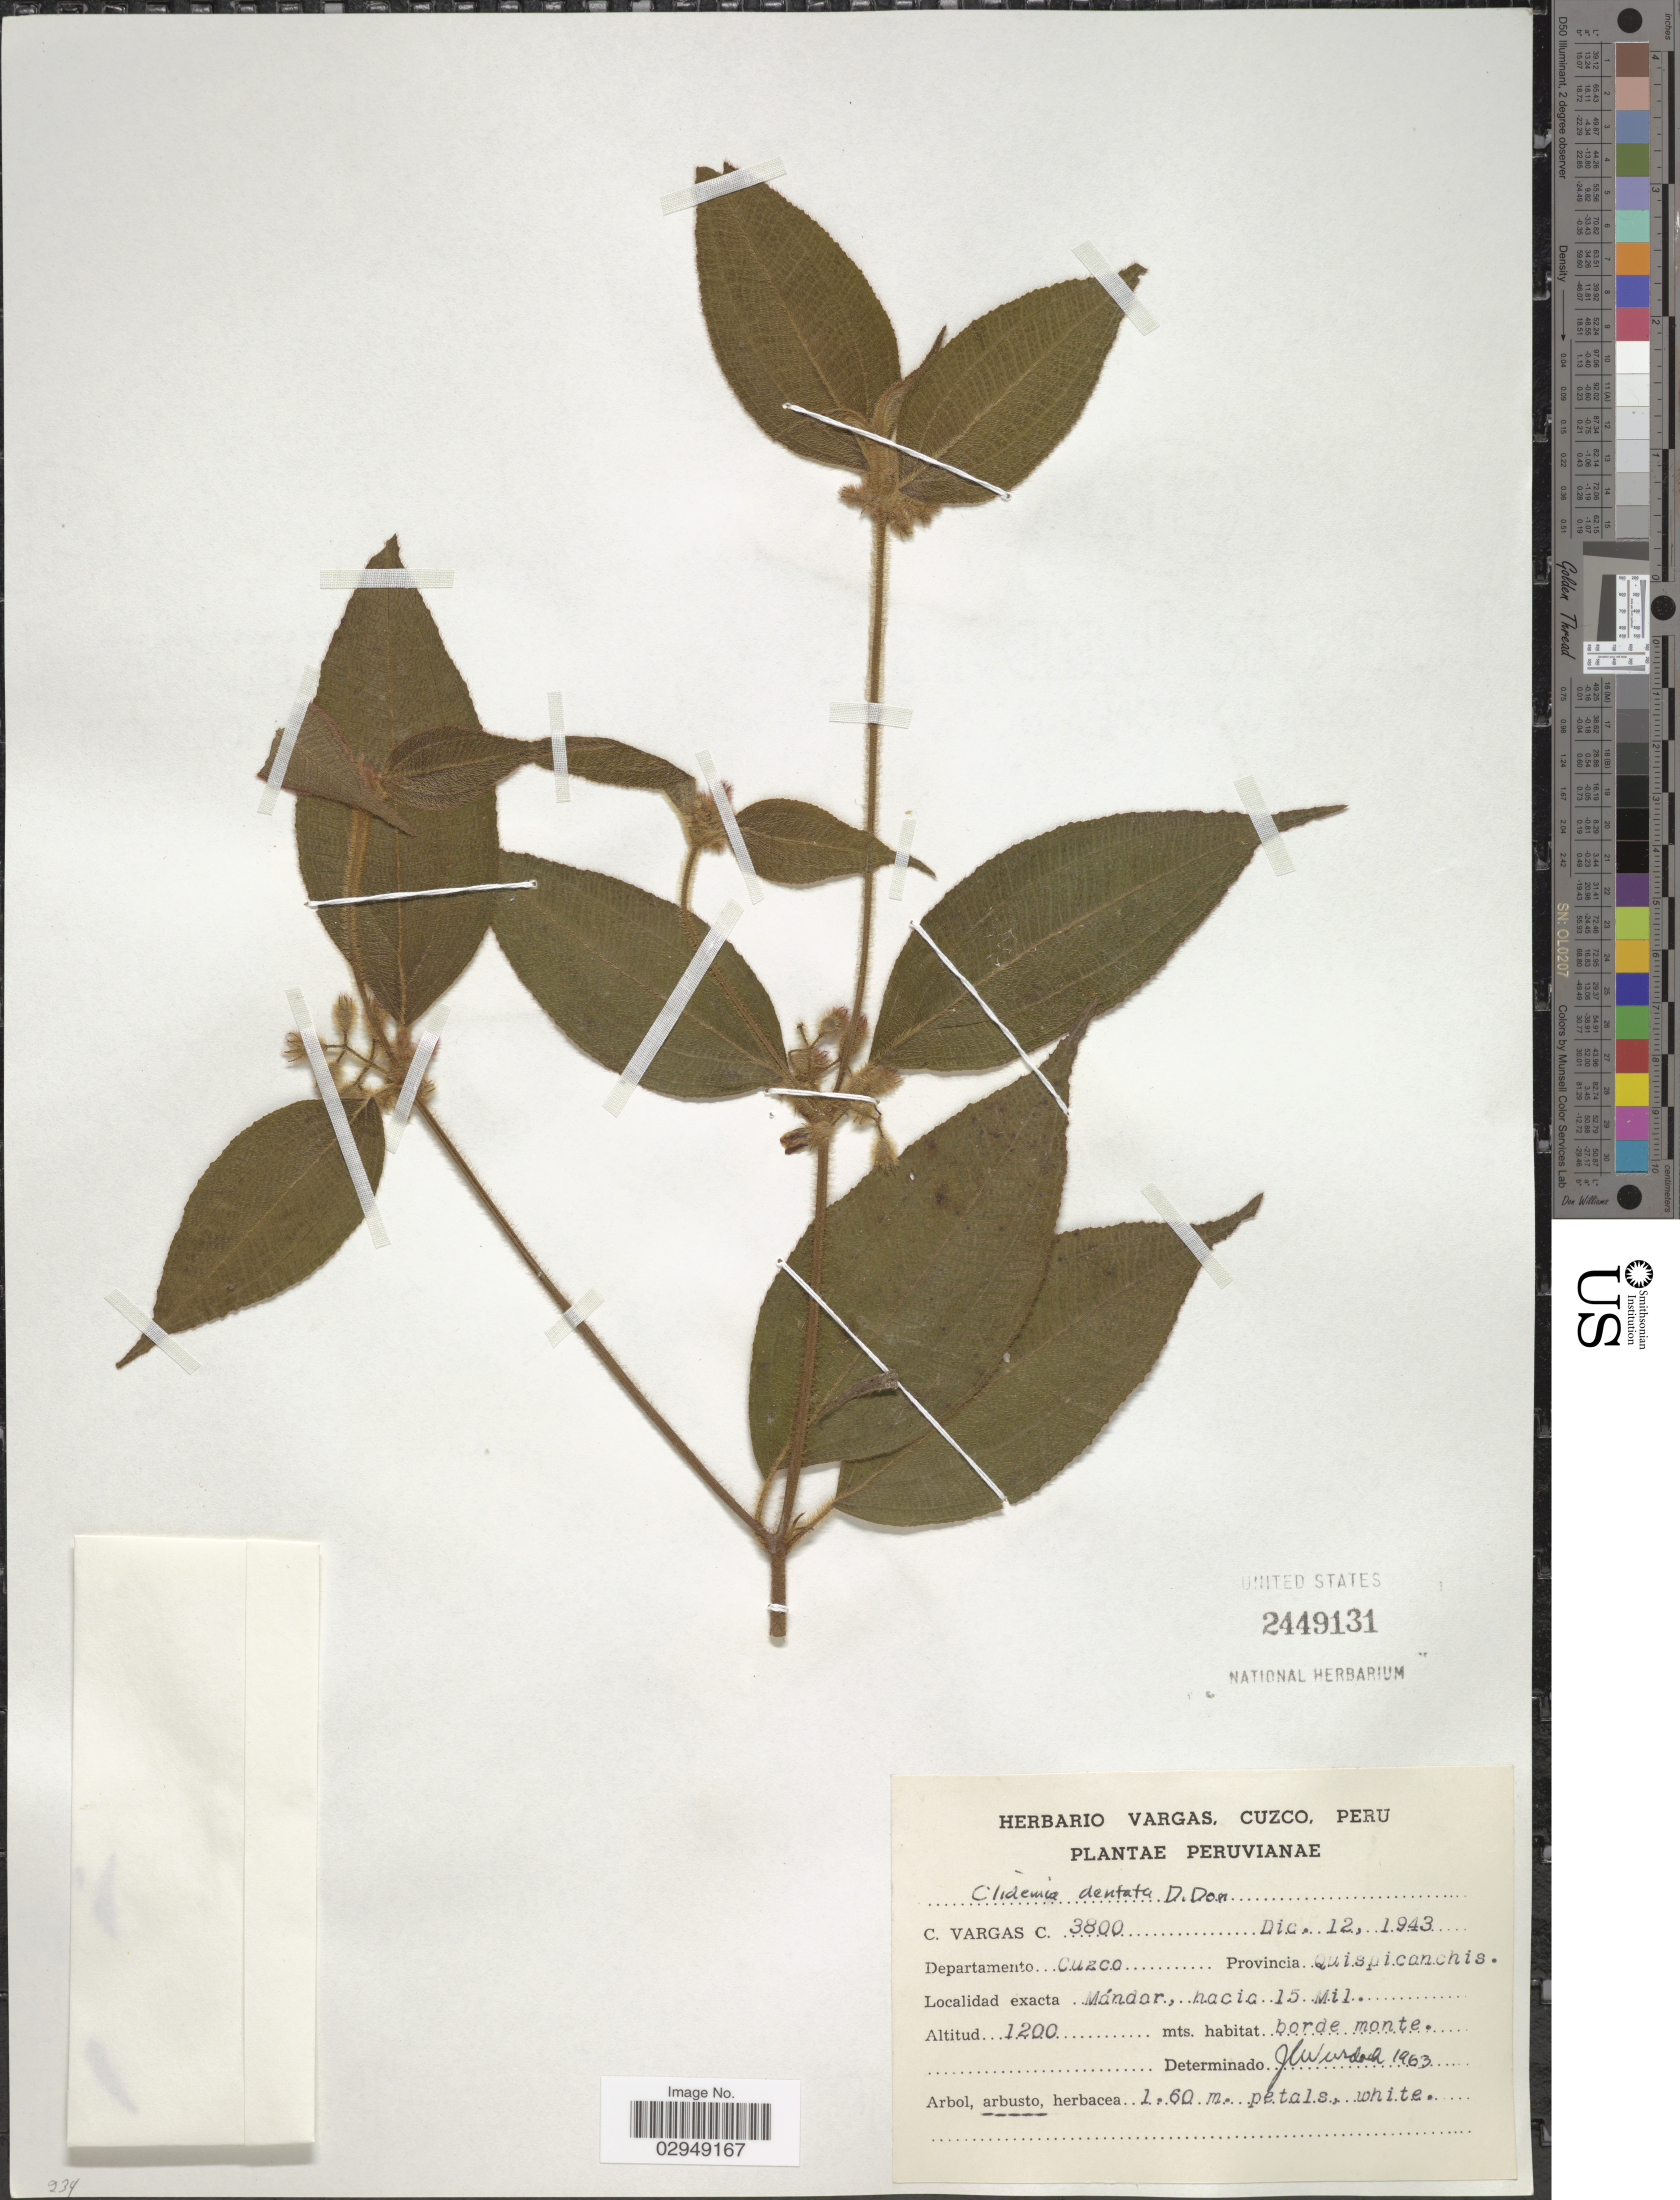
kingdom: Plantae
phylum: Tracheophyta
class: Magnoliopsida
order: Myrtales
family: Melastomataceae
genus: Clidemia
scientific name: Clidemia dentata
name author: D. Don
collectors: C. Vargas Calderón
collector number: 3800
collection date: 1943-12-12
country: Peru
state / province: Cusco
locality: Departamento Cuzco, Provincia Quispicanchis, Mándar, hacio 15 Mil.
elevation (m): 1200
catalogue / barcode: US 2449131